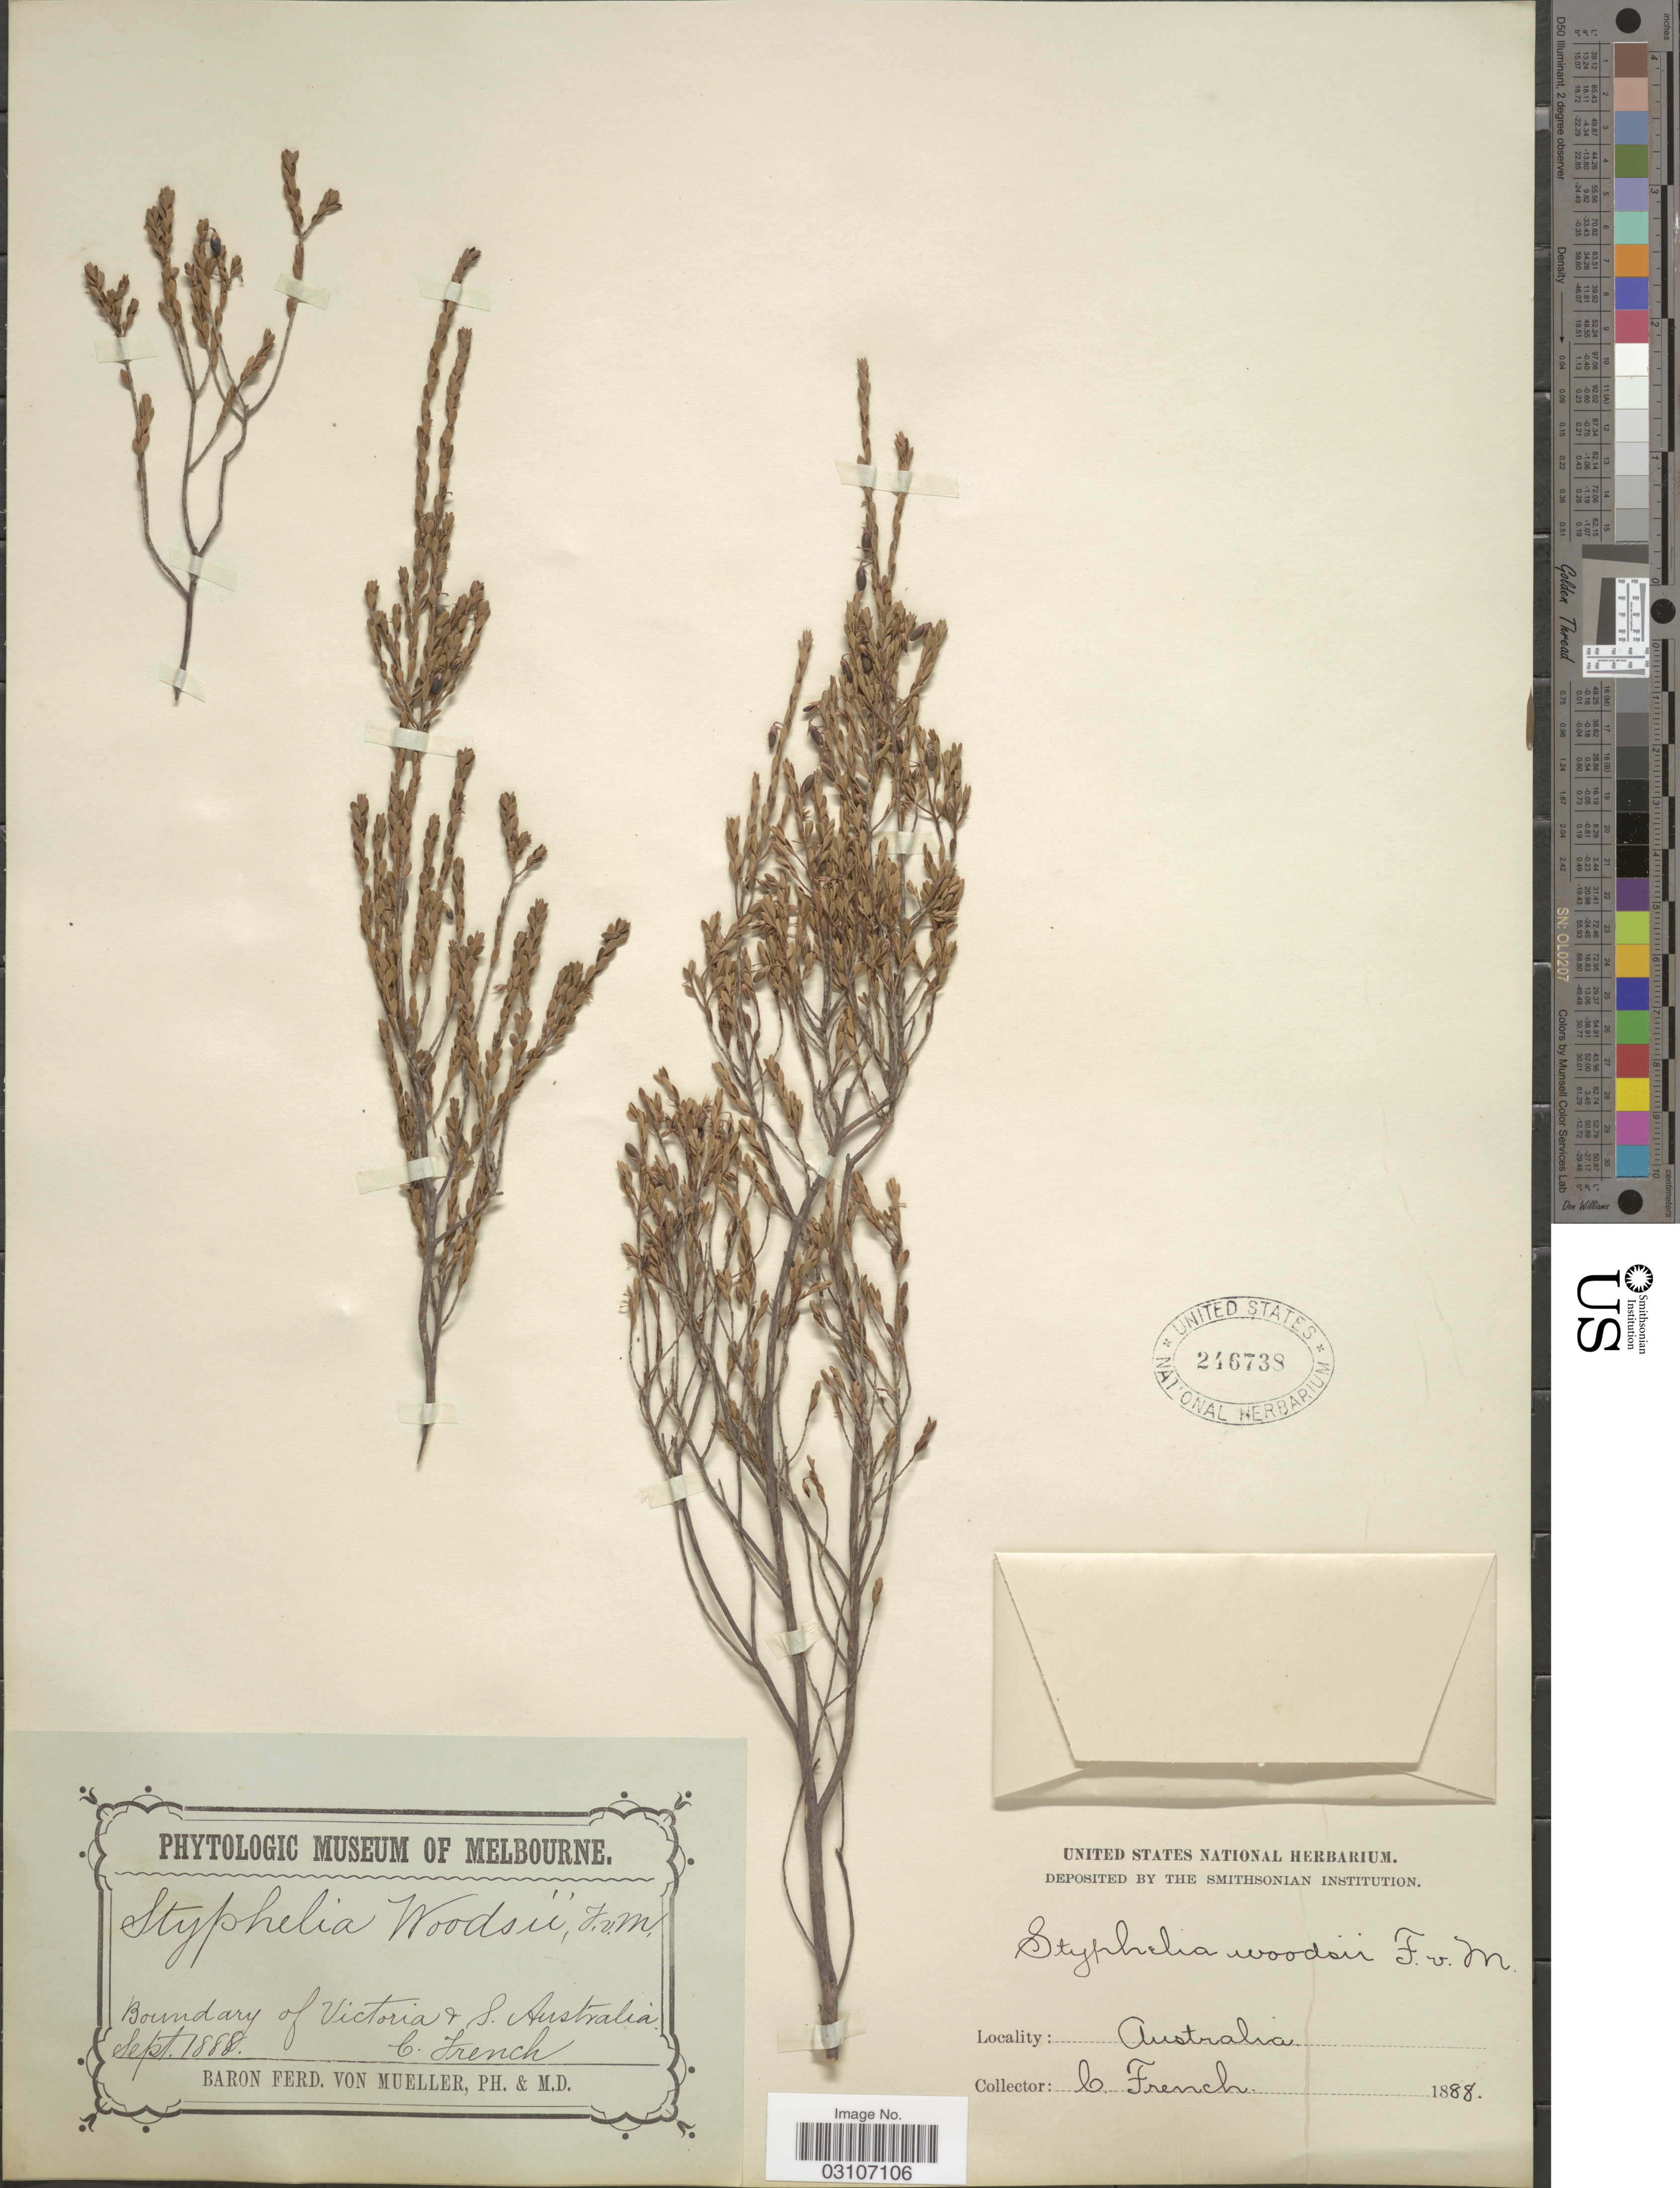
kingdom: Plantae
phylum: Tracheophyta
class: Magnoliopsida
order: Ericales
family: Ericaceae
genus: Leucopogon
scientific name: Leucopogon woodsii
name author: F. Muell.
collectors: C. French & F. Mueller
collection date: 1888-09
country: Australia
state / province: South Australia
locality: Boundary of Victoria & S. Australia.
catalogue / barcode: US 246738